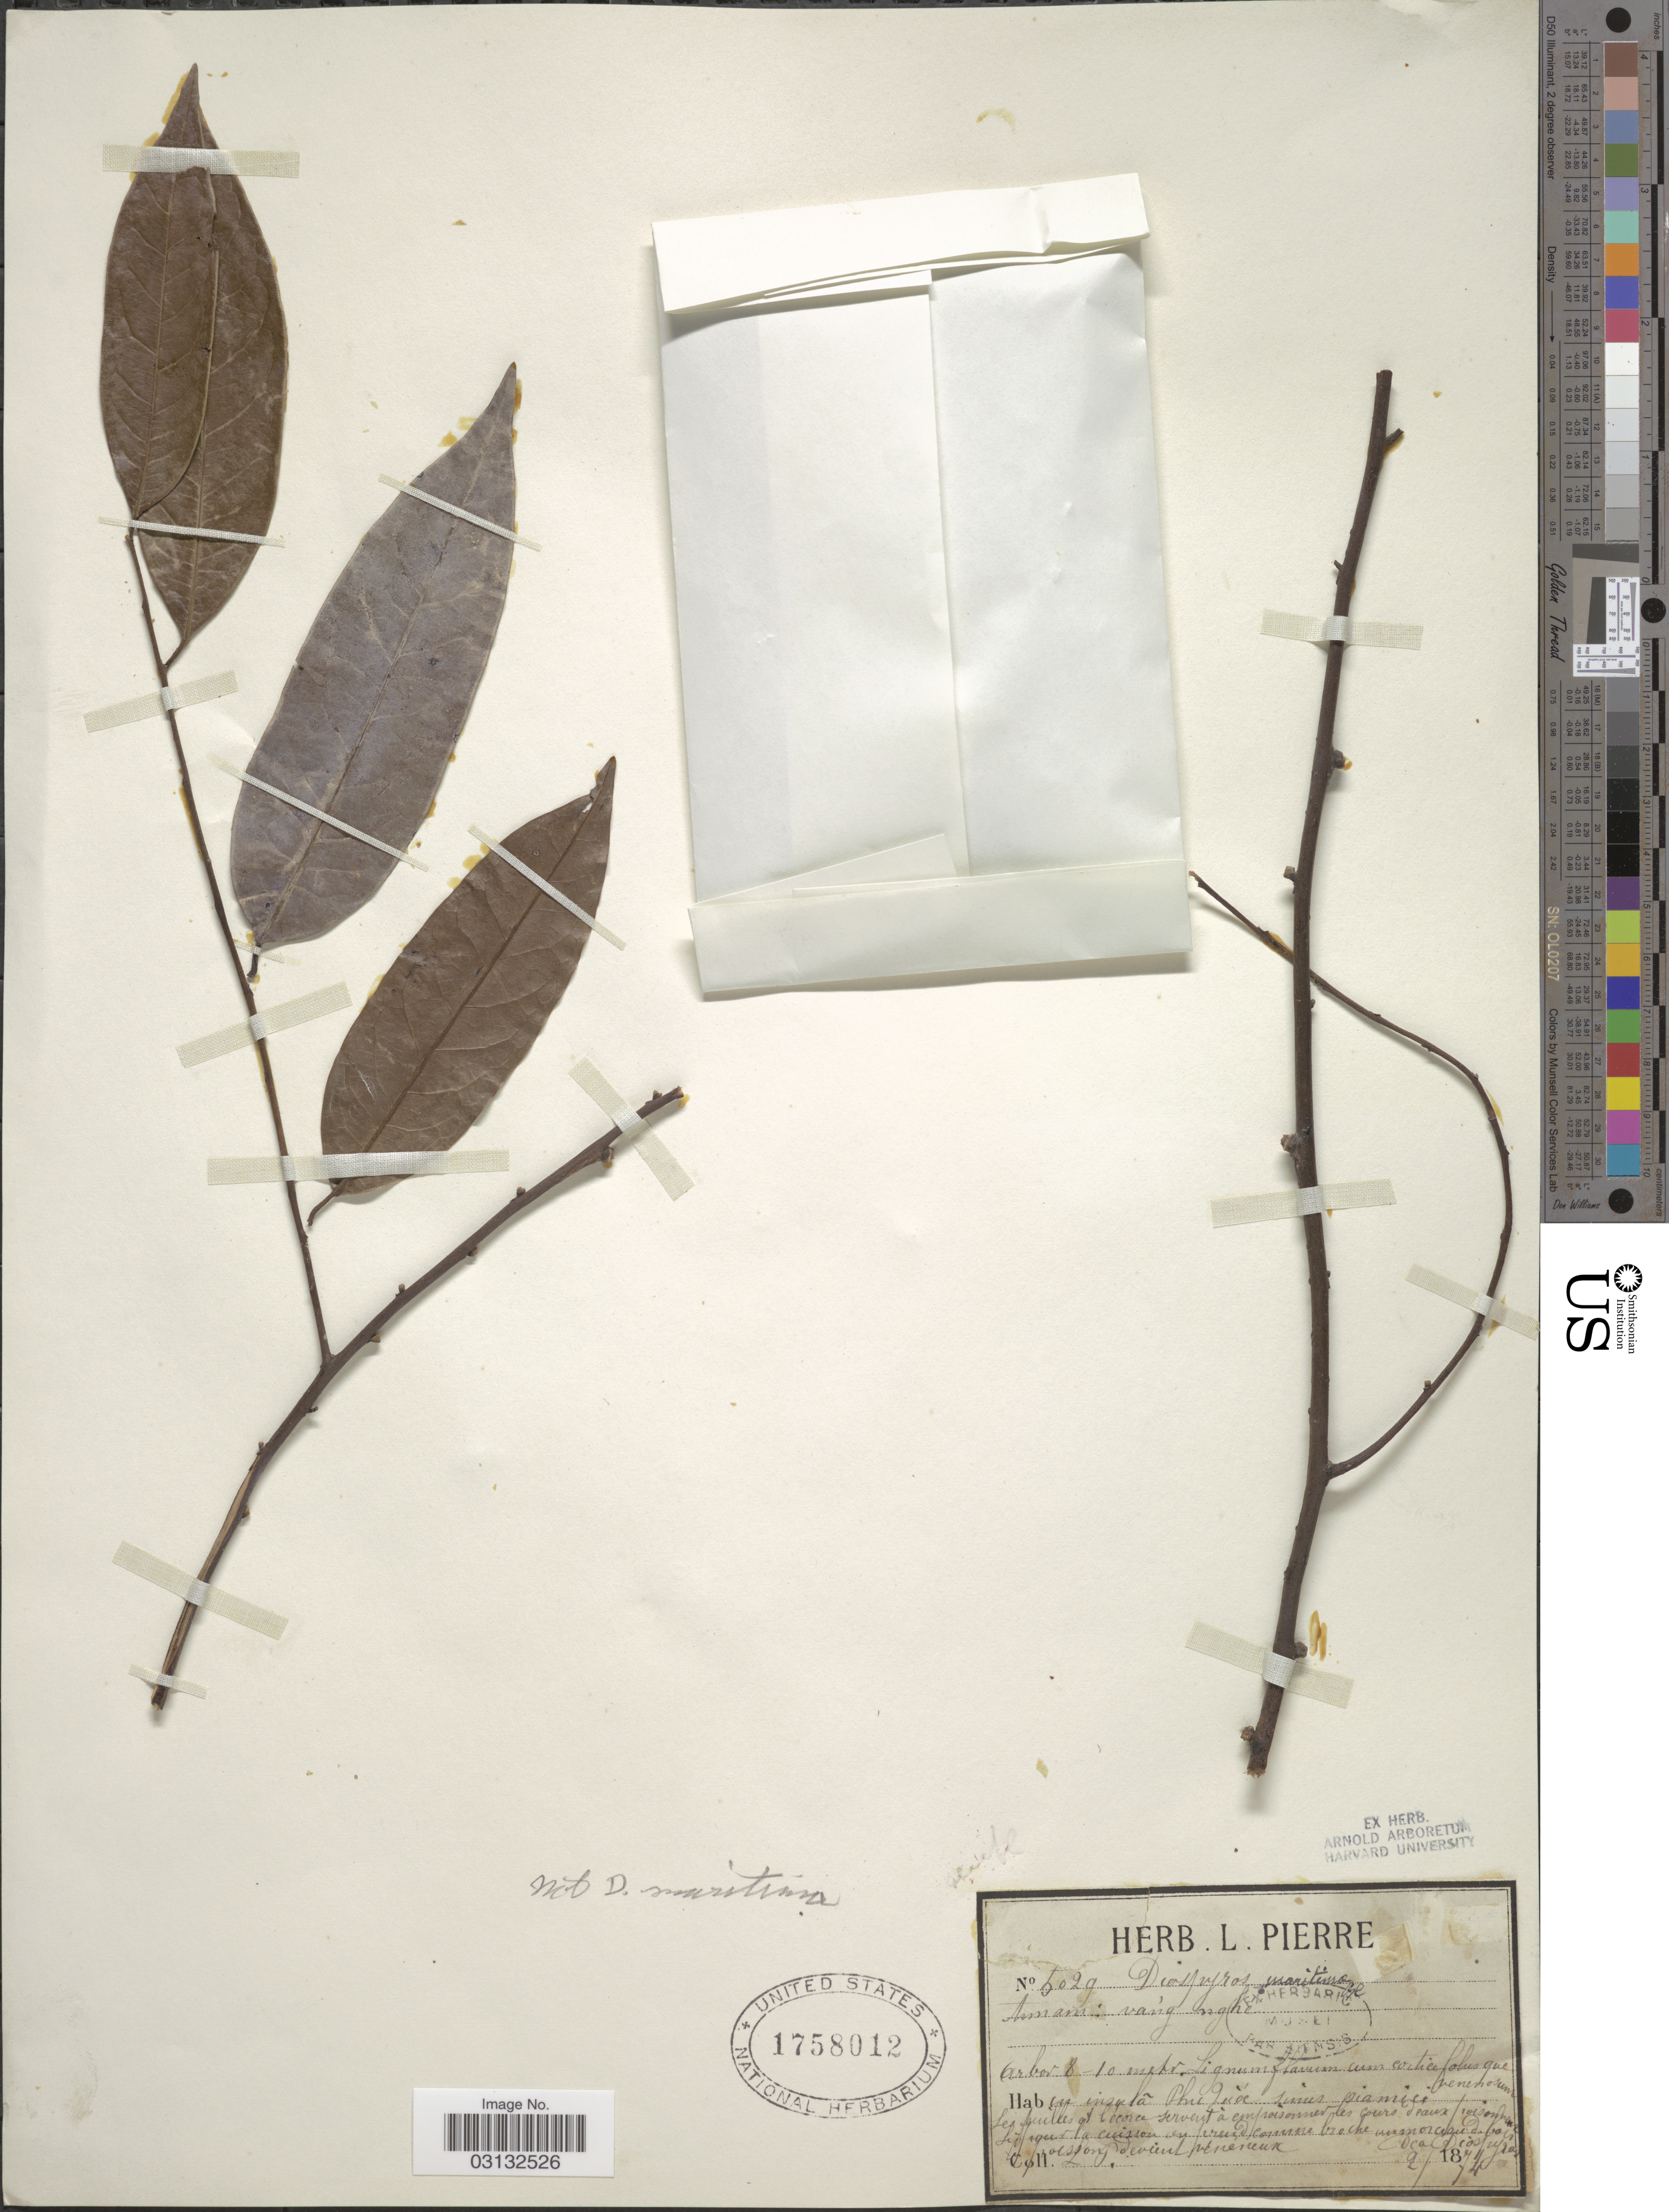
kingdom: Plantae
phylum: Tracheophyta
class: Magnoliopsida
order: Ericales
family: Ebenaceae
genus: Diospyros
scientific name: Diospyros sp.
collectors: L. Pierre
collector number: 5029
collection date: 1874-02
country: Vietnam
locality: In insulã Phu Quoc.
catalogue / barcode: US 1758012